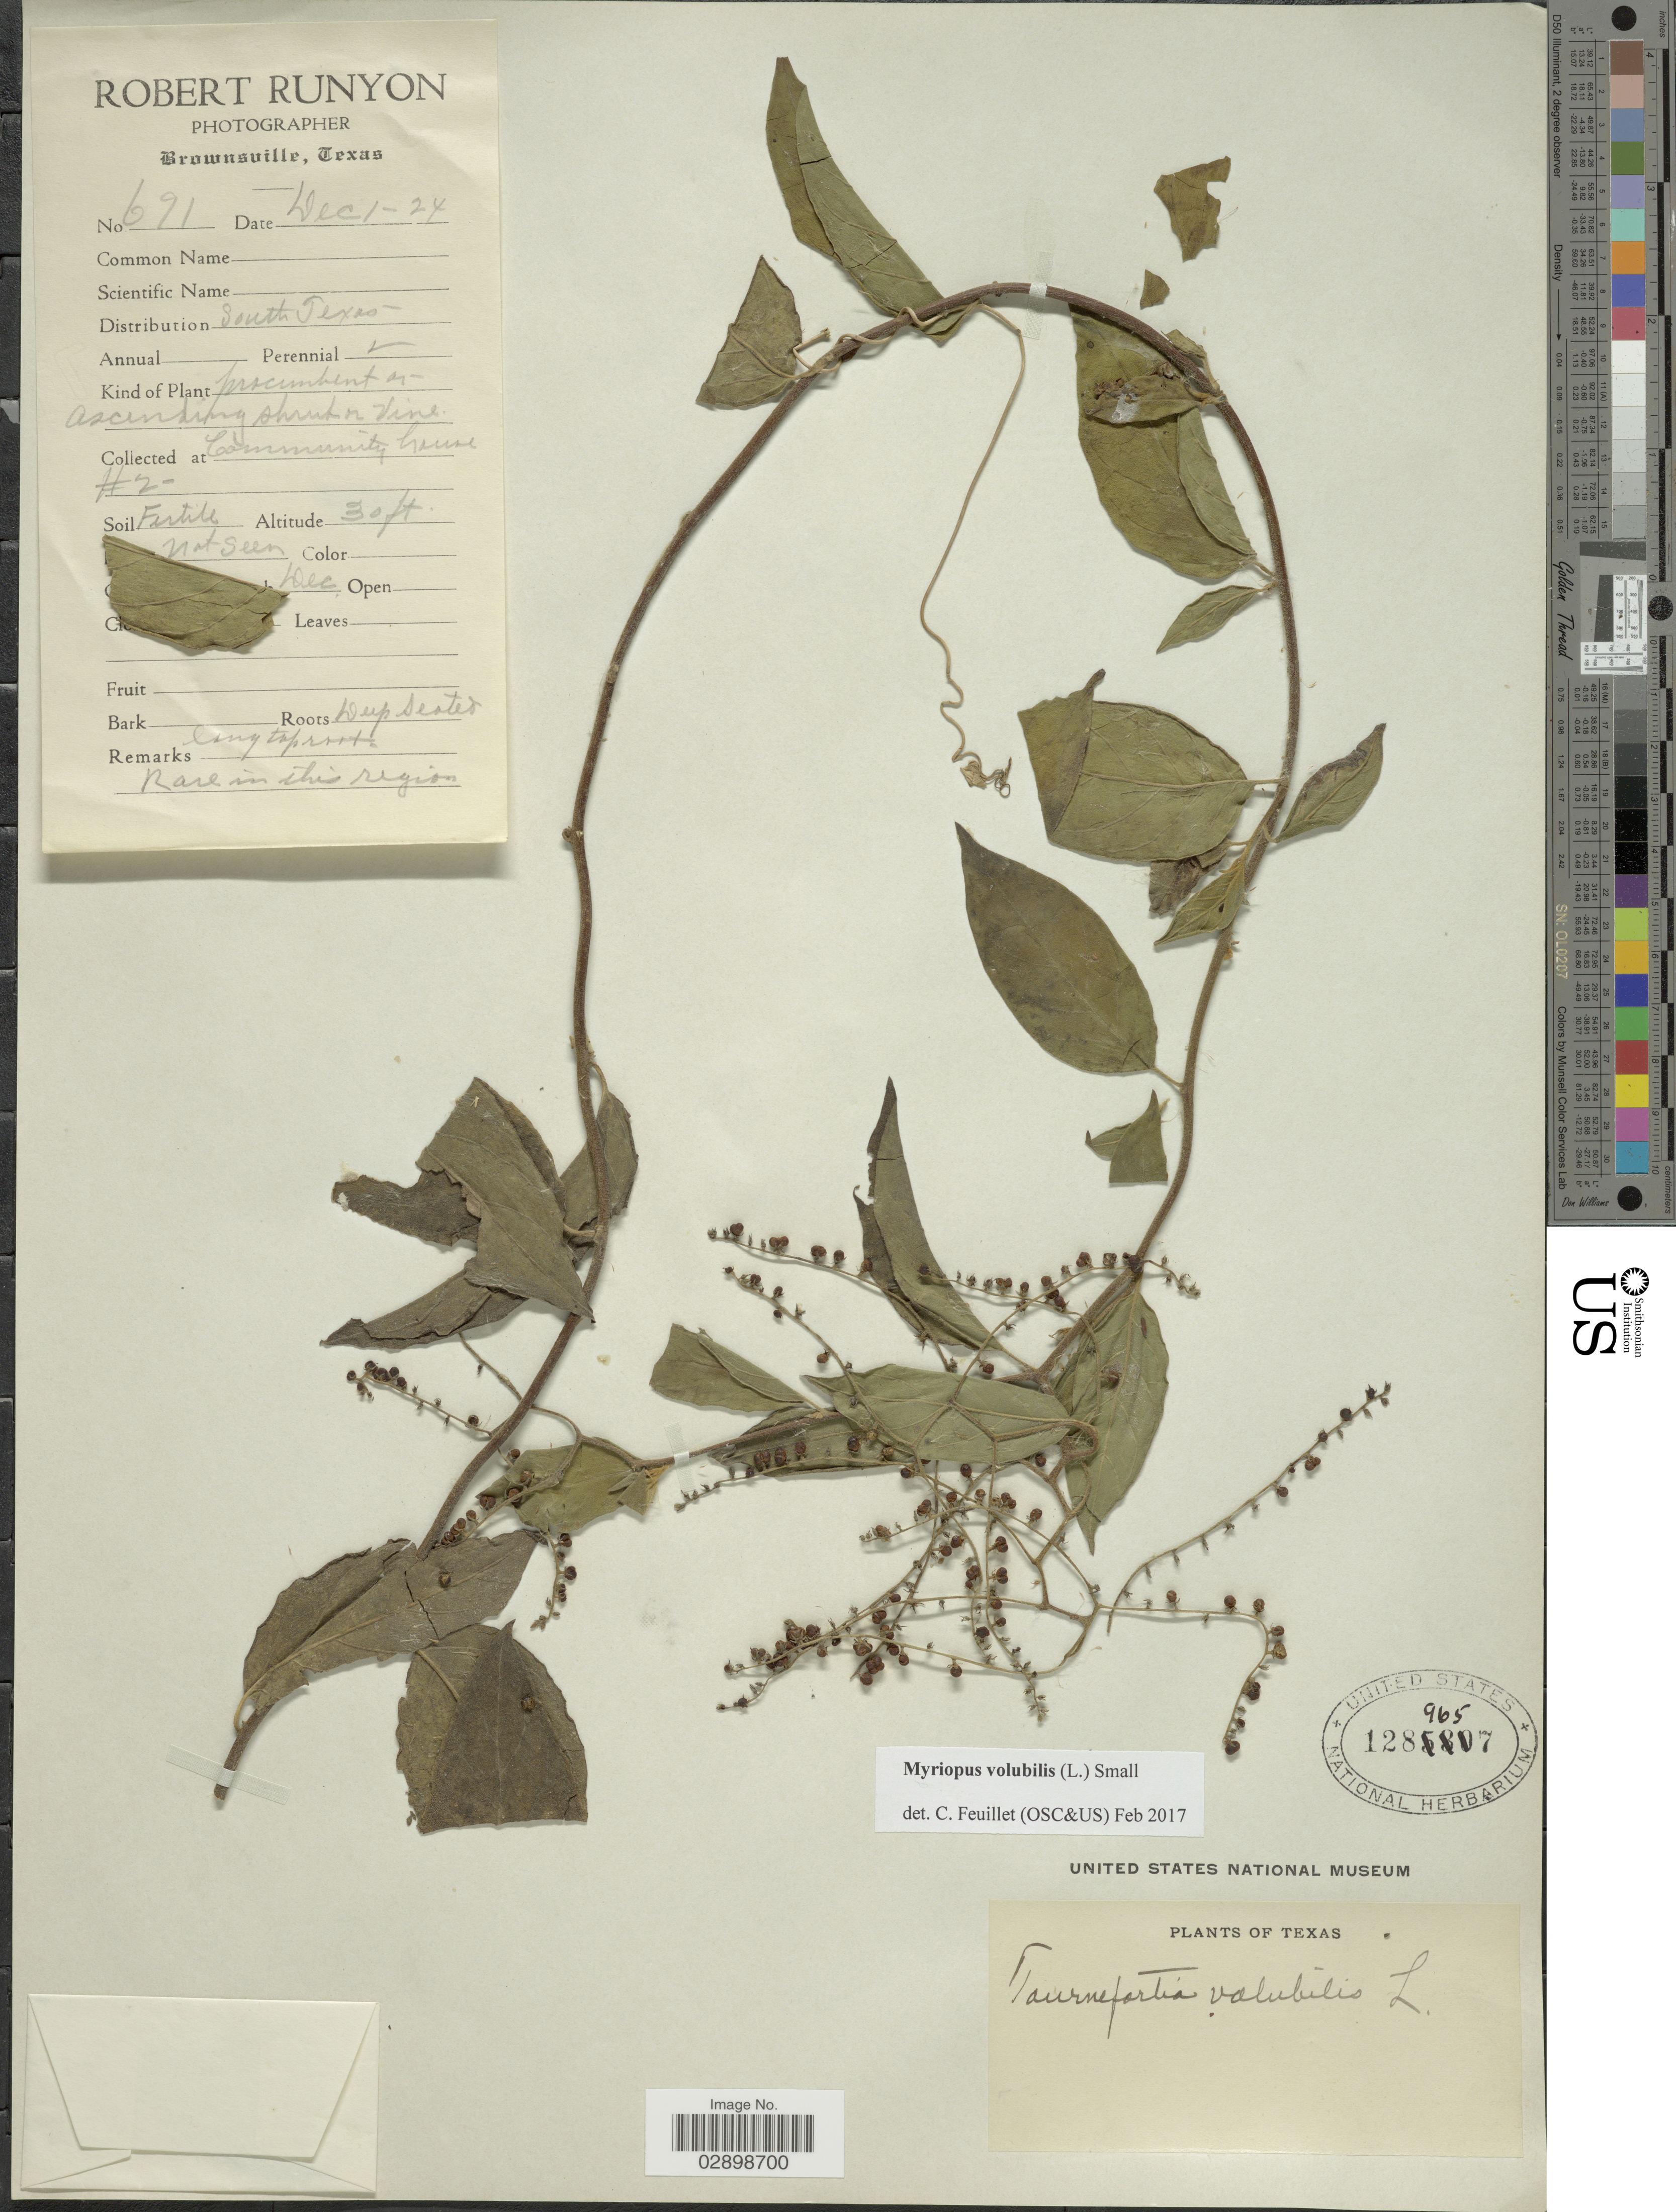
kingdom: Plantae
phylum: Tracheophyta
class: Magnoliopsida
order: Boraginales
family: Heliotropiaceae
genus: Myriopus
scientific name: Myriopus volubilis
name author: (L.) Small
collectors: R. Runyon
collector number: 691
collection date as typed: Transcribed d/m/y: 1/12/24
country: United States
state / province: Texas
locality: Community house # 2.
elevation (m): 9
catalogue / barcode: US 1289657